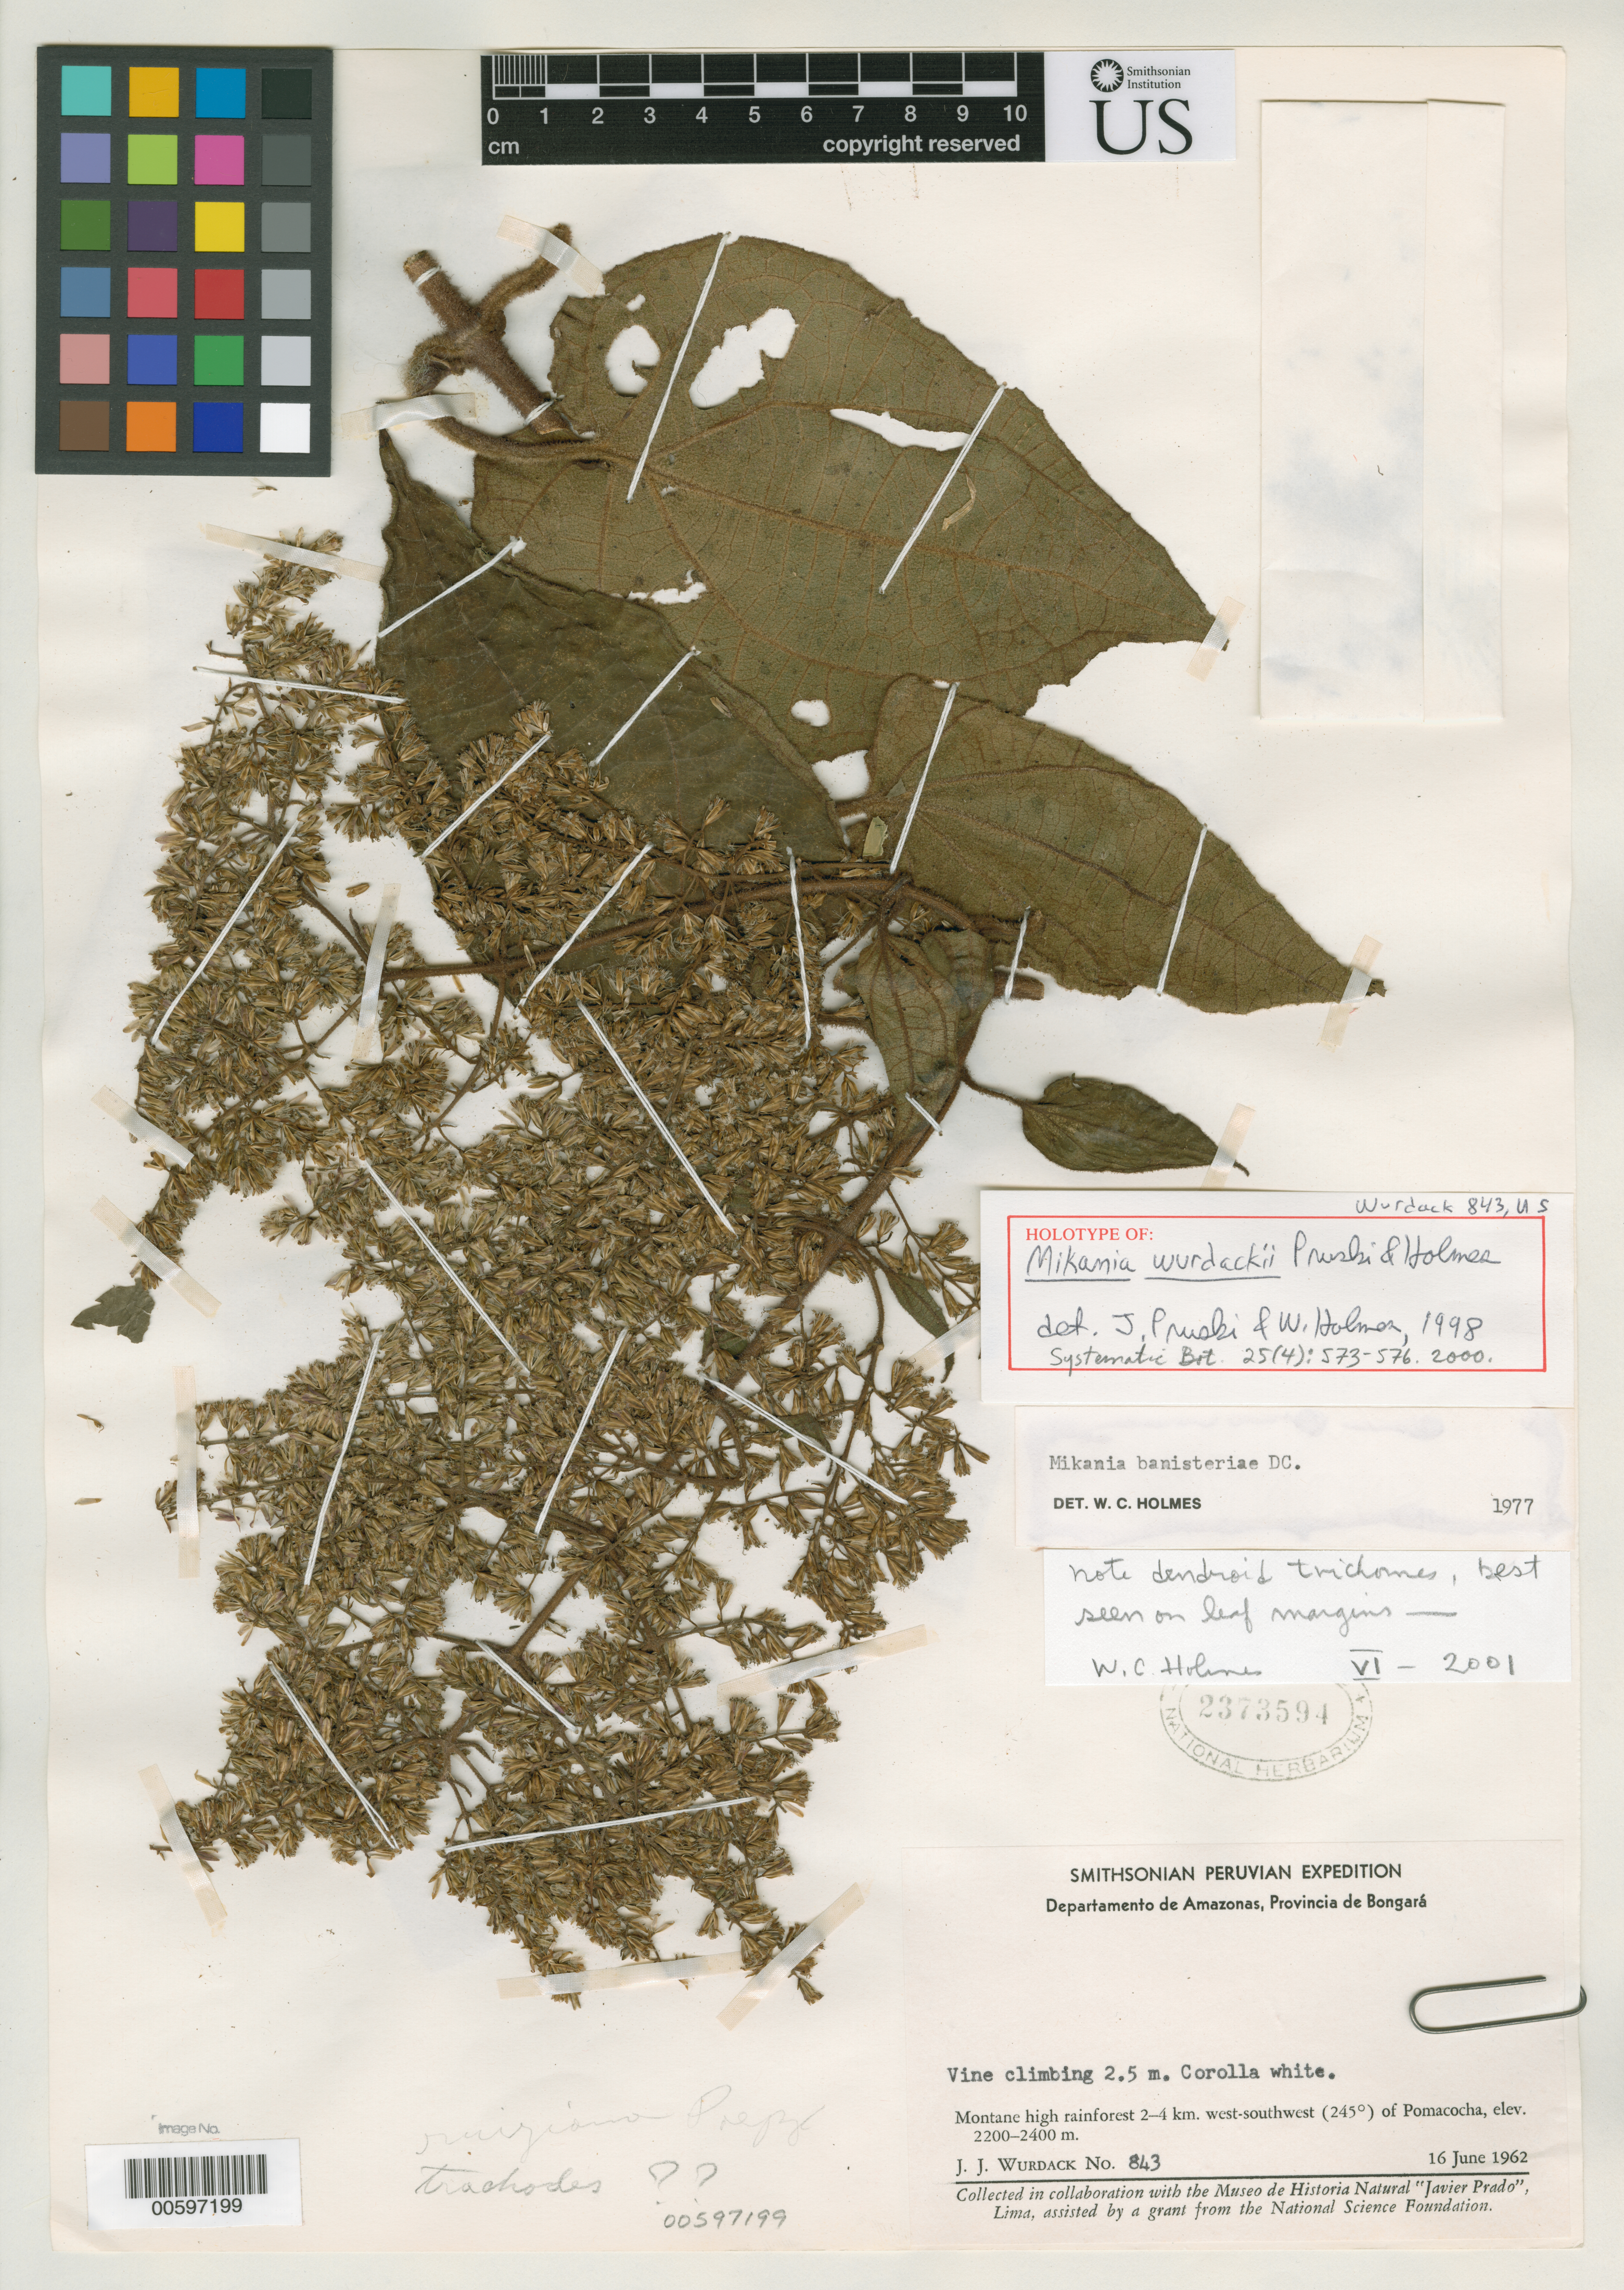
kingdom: Plantae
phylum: Tracheophyta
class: Magnoliopsida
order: Asterales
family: Asteraceae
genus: Mikania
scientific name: Mikania wurdackii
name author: Pruski & W.C. Holmes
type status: Holotype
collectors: J. J. Wurdack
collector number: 843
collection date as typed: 16 Jun 1962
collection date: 1962-06-16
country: Peru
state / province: Amazonas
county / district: Bongará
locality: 2 - 4 km WSW (245 deg.) of Pomacocha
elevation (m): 2200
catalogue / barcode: US 2373594